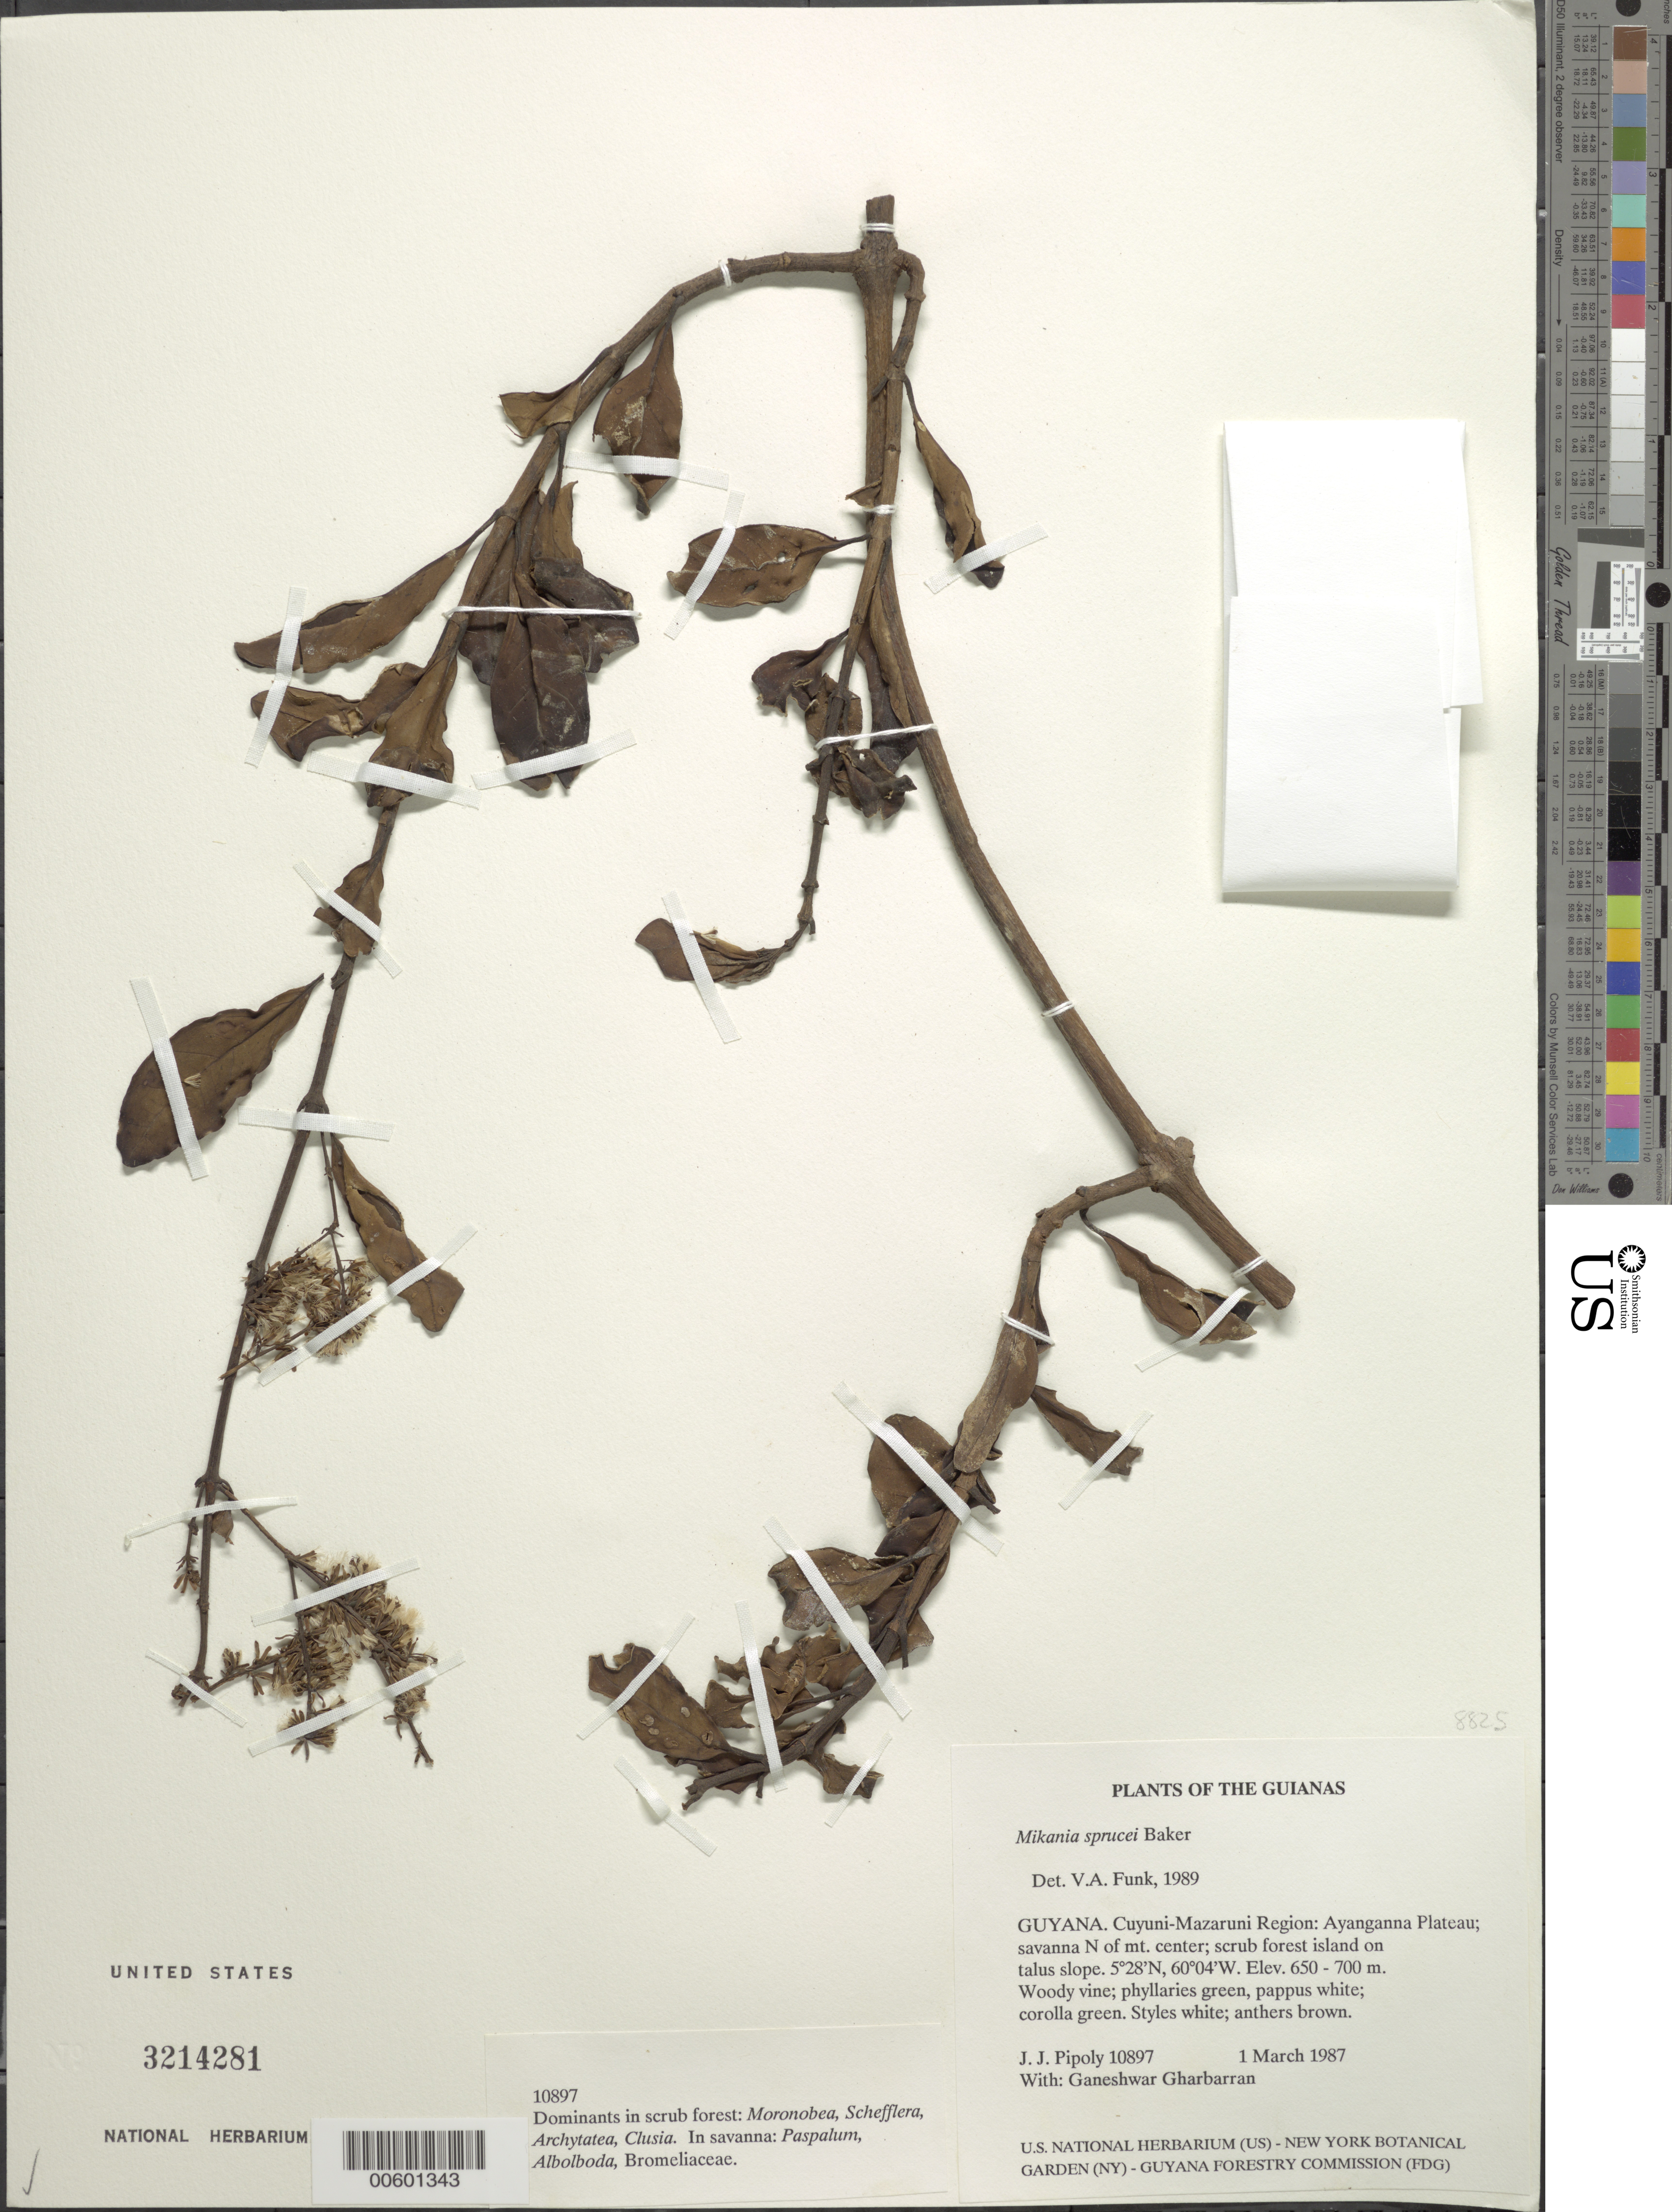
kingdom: Plantae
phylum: Tracheophyta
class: Magnoliopsida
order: Asterales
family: Asteraceae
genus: Mikania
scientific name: Mikania sprucei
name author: Baker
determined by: Funk, Vicki A., (BOT), Smithsonian Institution - National Museum of Natural History (UNITED STATES)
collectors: J. J. Pipoly & G. Gharbarran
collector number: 10897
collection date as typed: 1 March 1987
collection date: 1987-03-01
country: Guyana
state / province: Cuyuni-Mazaruni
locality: Ayanganna Plateau, N of mountain center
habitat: Savanna with scrub forest island on talus slope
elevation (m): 650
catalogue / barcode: US 3214281